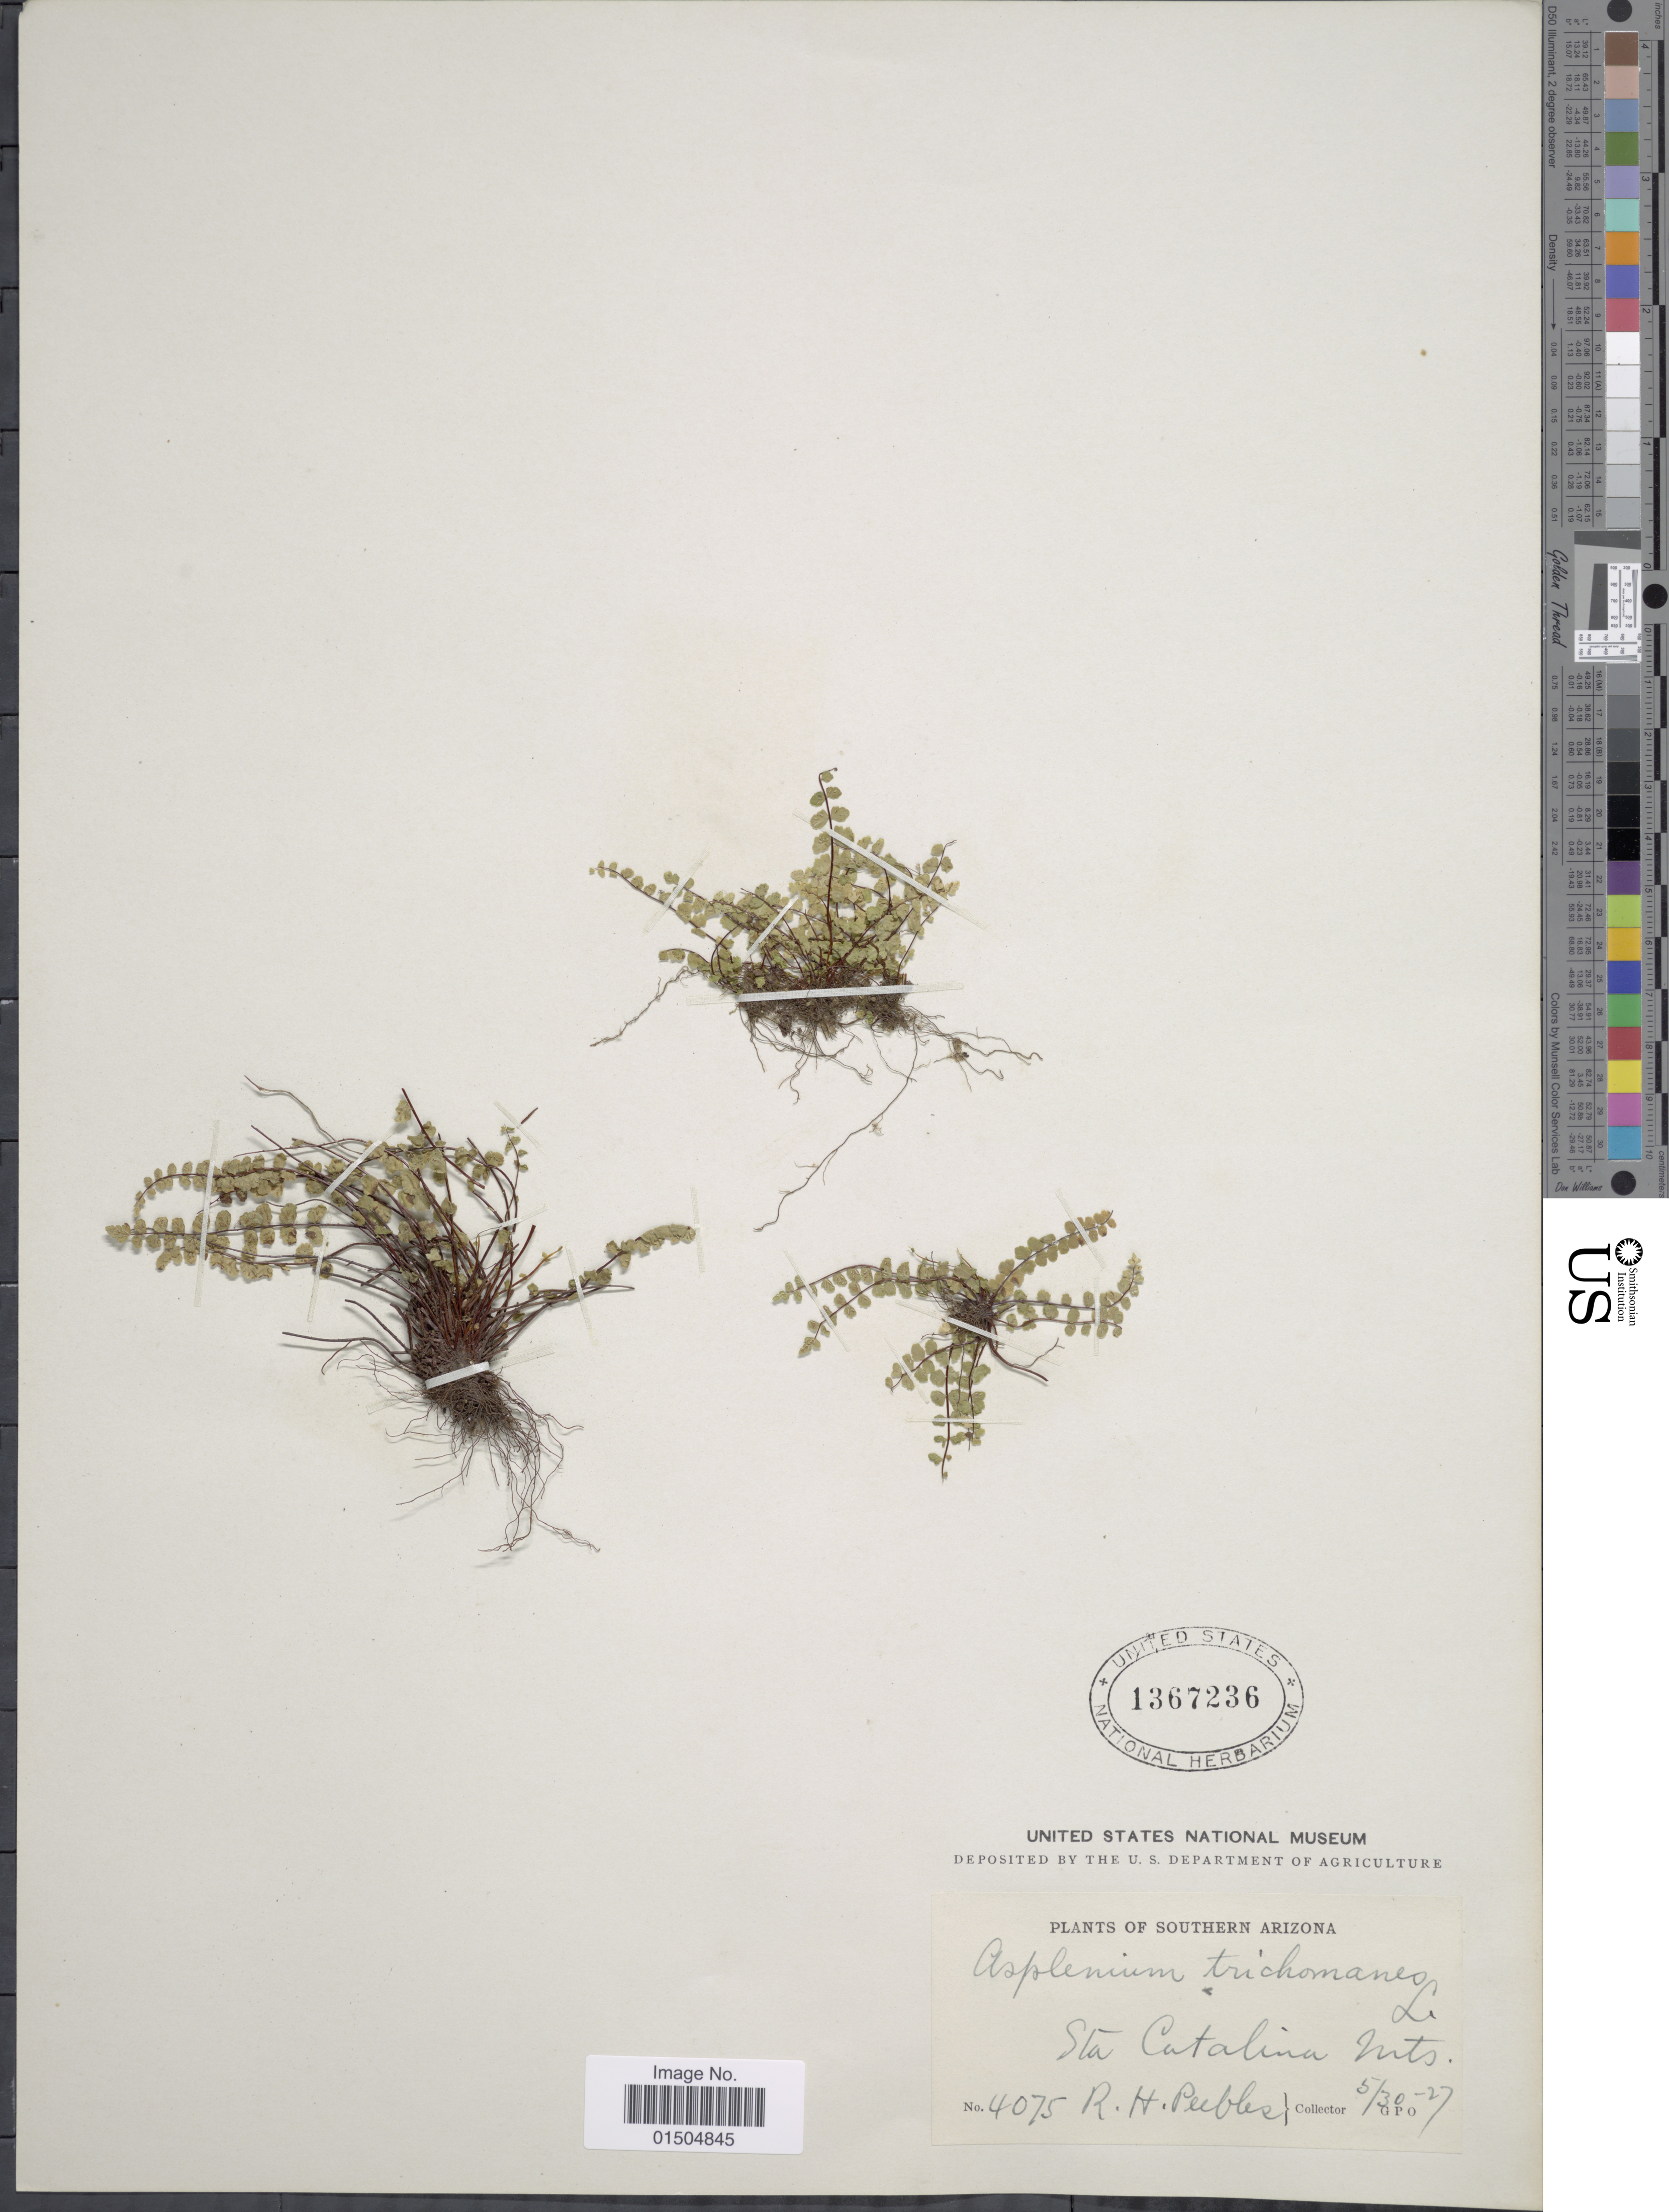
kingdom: Plantae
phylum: Tracheophyta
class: Polypodiopsida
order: Polypodiales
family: Aspleniaceae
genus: Asplenium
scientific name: Asplenium trichomanes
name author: L.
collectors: R. H. Peebles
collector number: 4075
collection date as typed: Transcribed d/m/y: 30/5/27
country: United States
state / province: Arizona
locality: Southern Arizona. Sta Catalina Mts.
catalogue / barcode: US 1367236